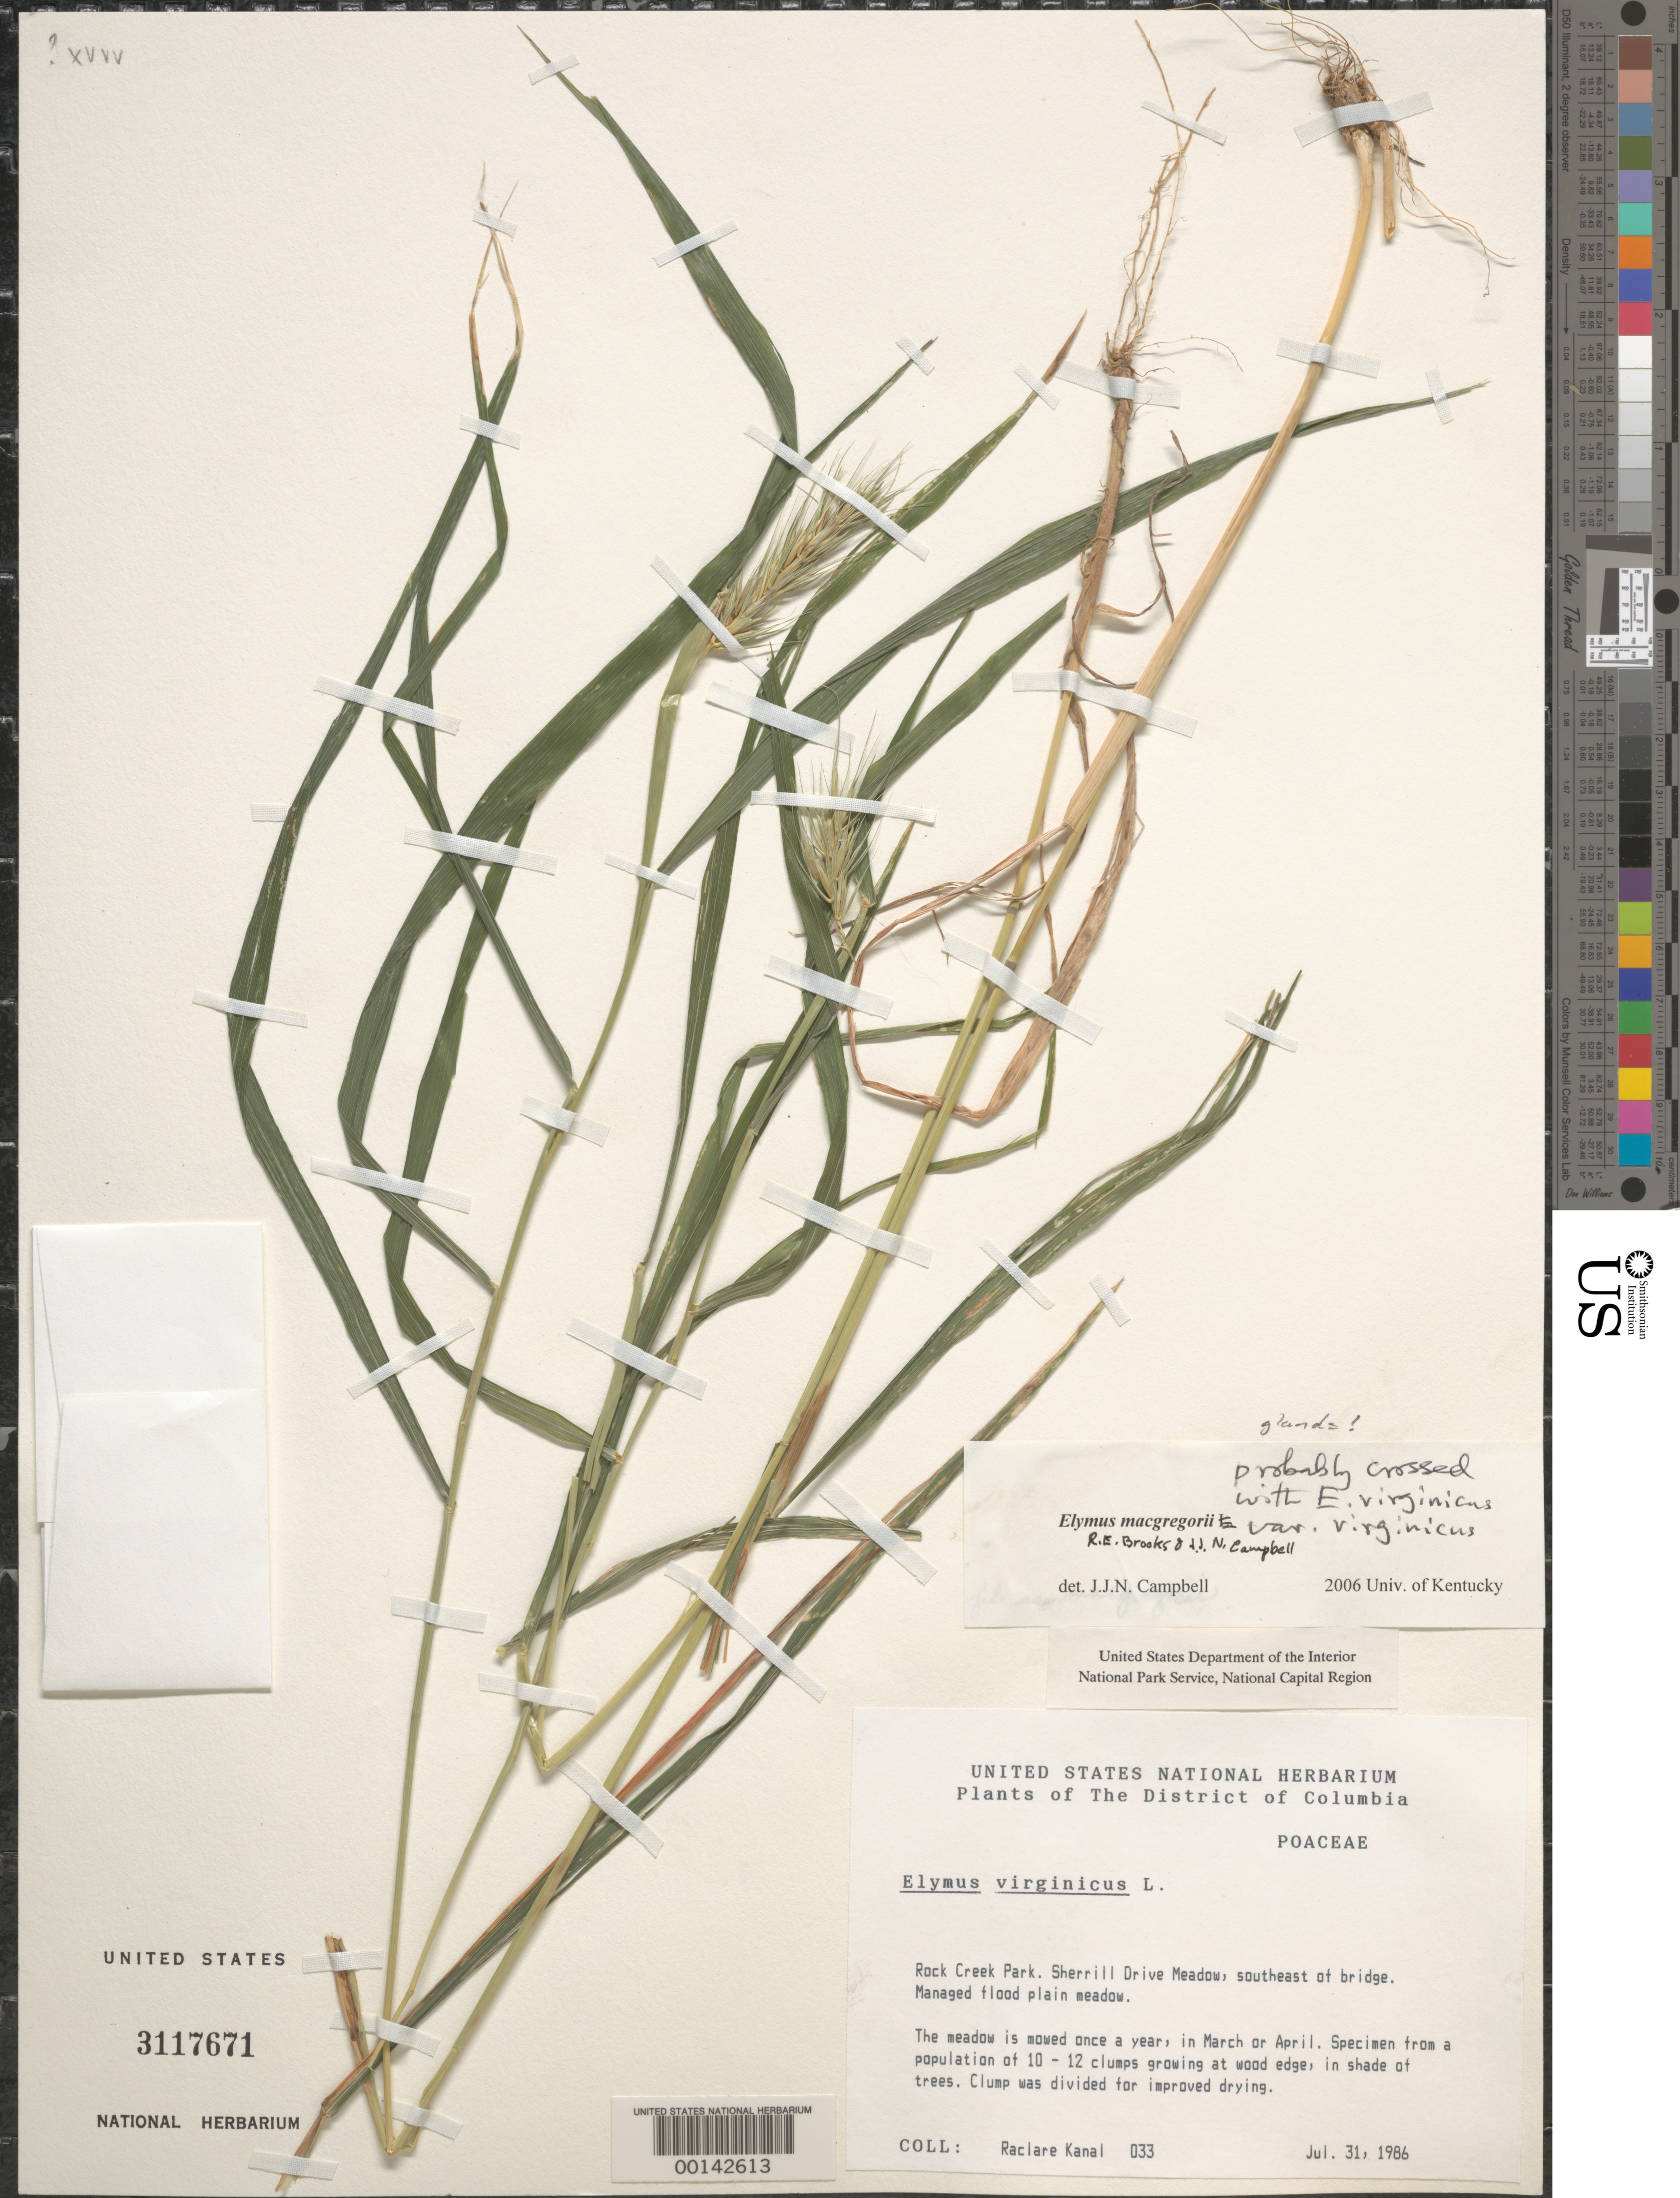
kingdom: Plantae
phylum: Tracheophyta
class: Liliopsida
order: Poales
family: Poaceae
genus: Elymus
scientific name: Elymus macgregorii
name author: R.E. Brooks & J.J.N. Campb.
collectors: R. Kanal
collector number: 033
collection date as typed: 31 Jul 1986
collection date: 1986-07-31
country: United States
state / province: District of Columbia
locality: Rock Creek Park. Sherrill Drive meadow, southeast of bridge. Rock Creek Park and Vicinity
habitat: Managed flood plain meadow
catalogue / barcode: US 3117671